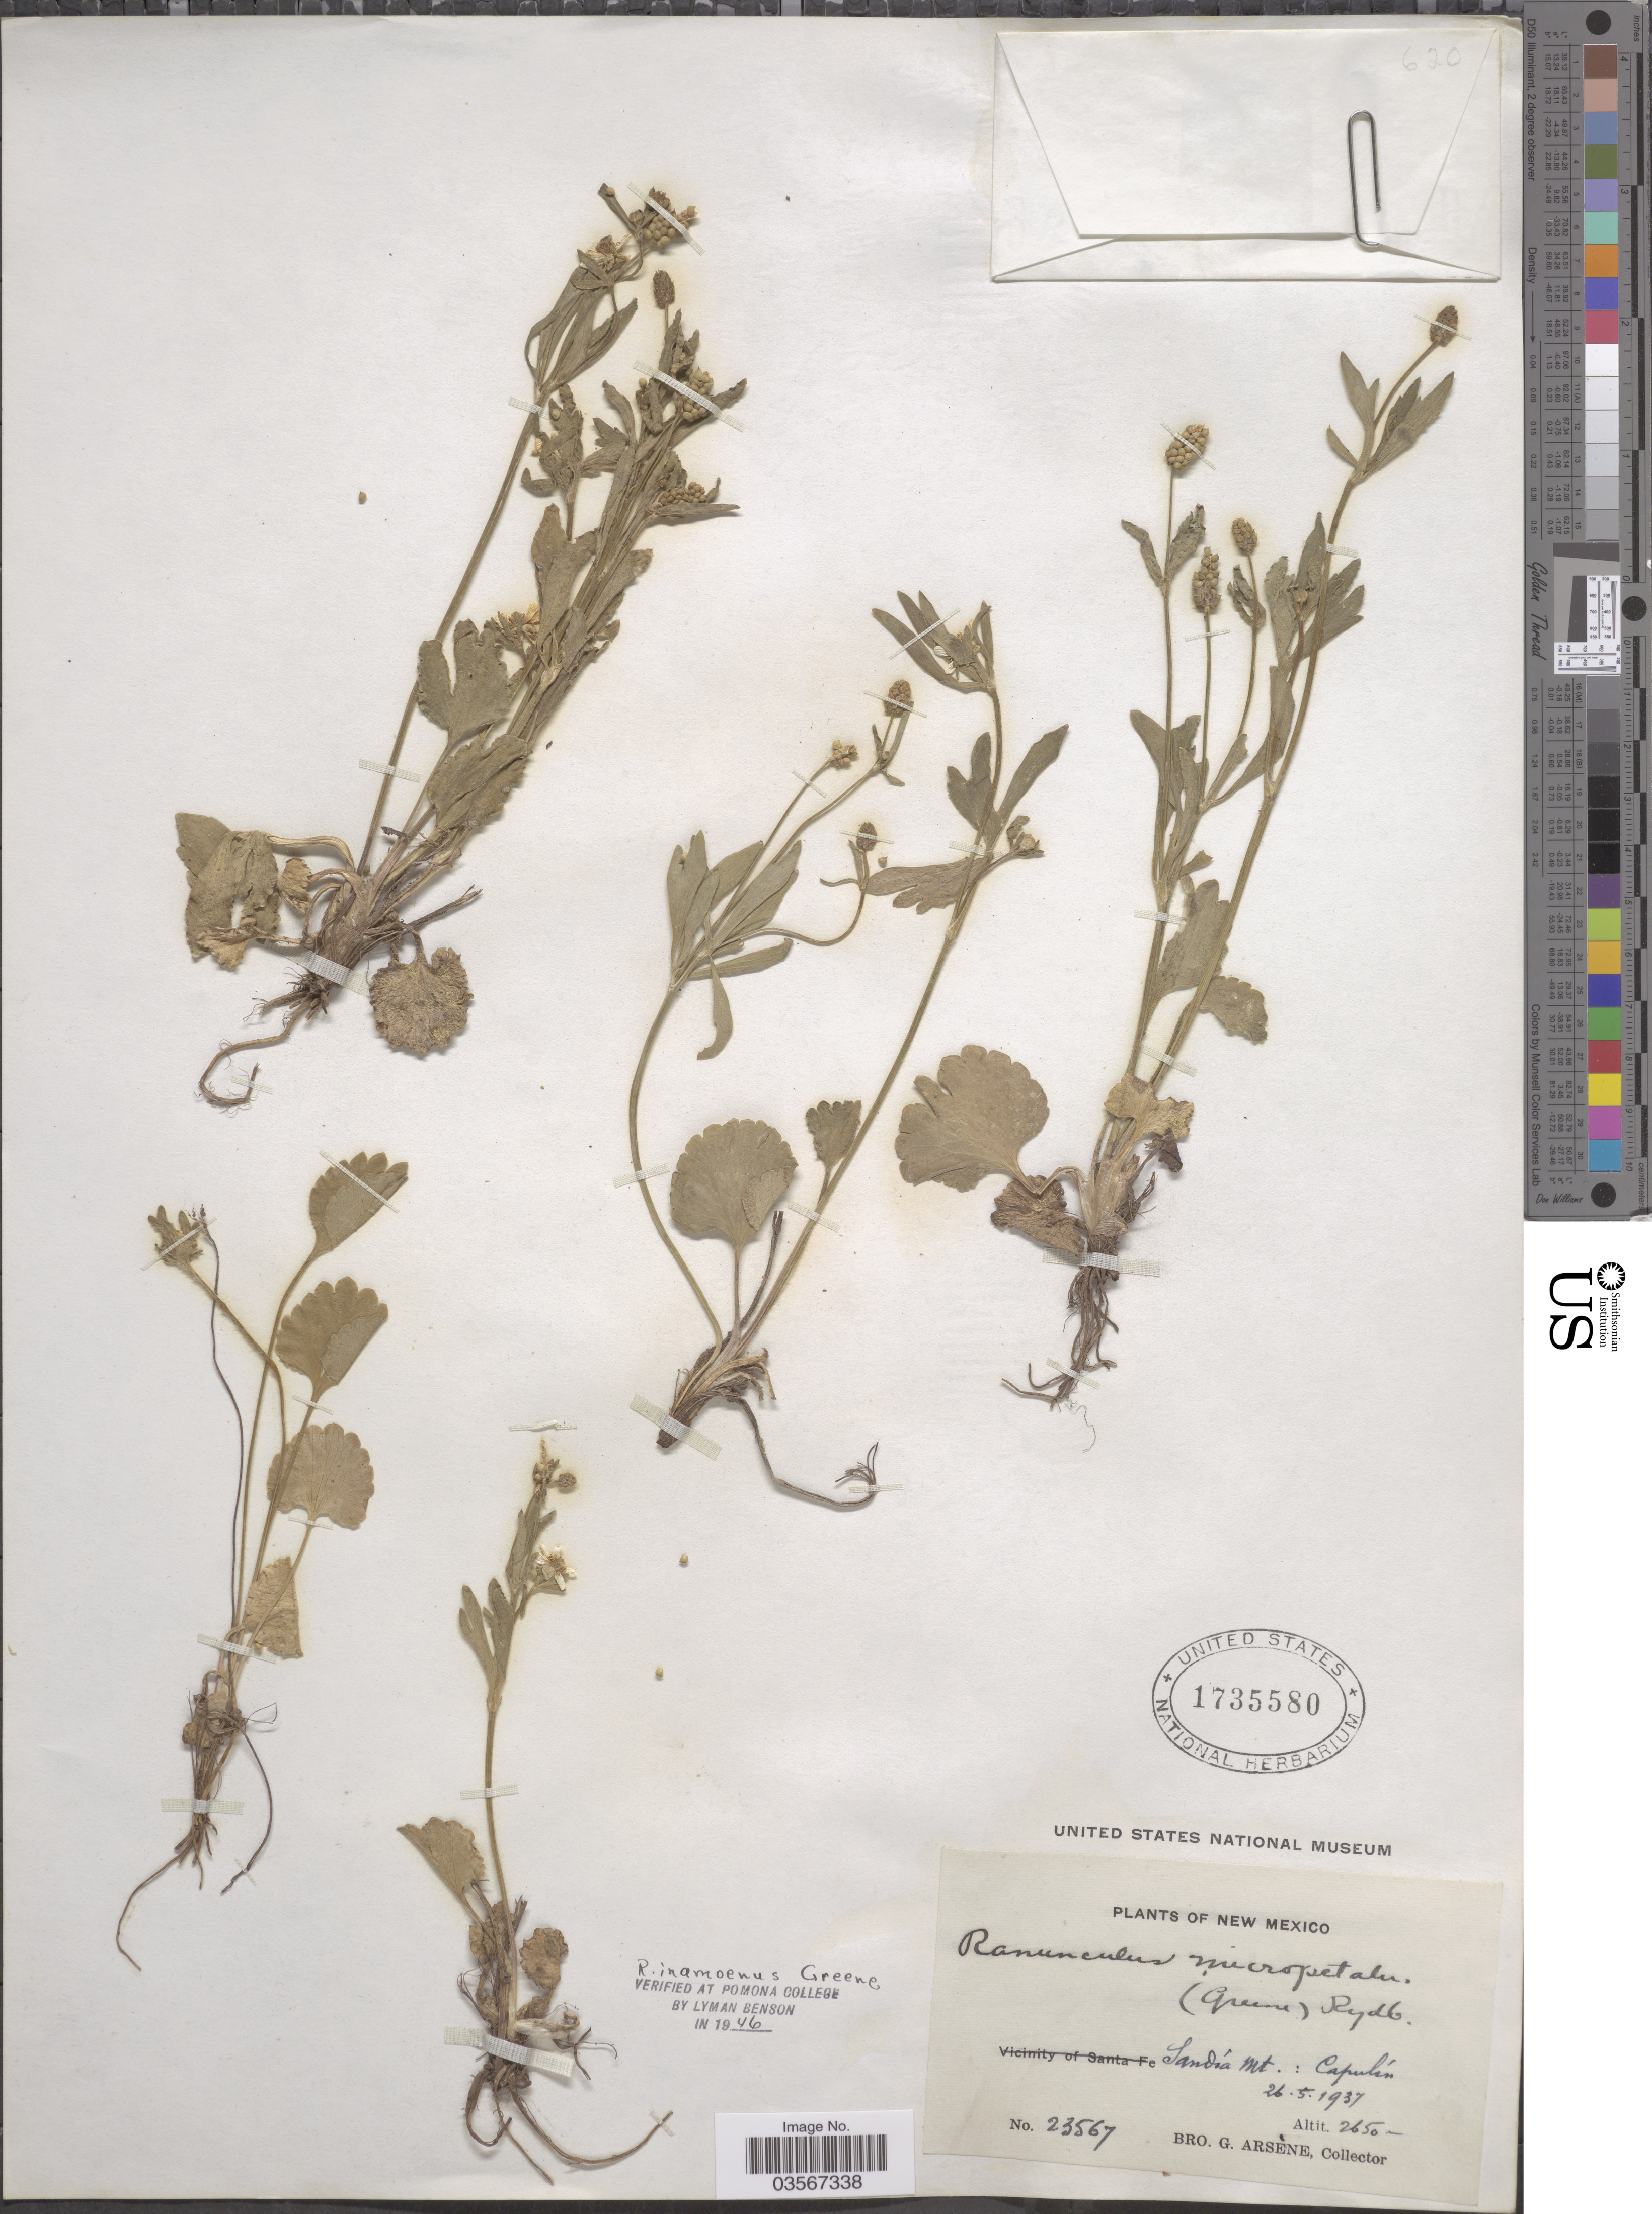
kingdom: Plantae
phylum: Tracheophyta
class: Magnoliopsida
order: Ranunculales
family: Ranunculaceae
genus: Ranunculus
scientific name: Ranunculus inamoenus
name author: Greene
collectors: Bro. G. Arsène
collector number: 23567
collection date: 1937-05-26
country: United States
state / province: New Mexico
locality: Sandía Mt.: Capulín.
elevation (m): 2650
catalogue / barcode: US 1735580